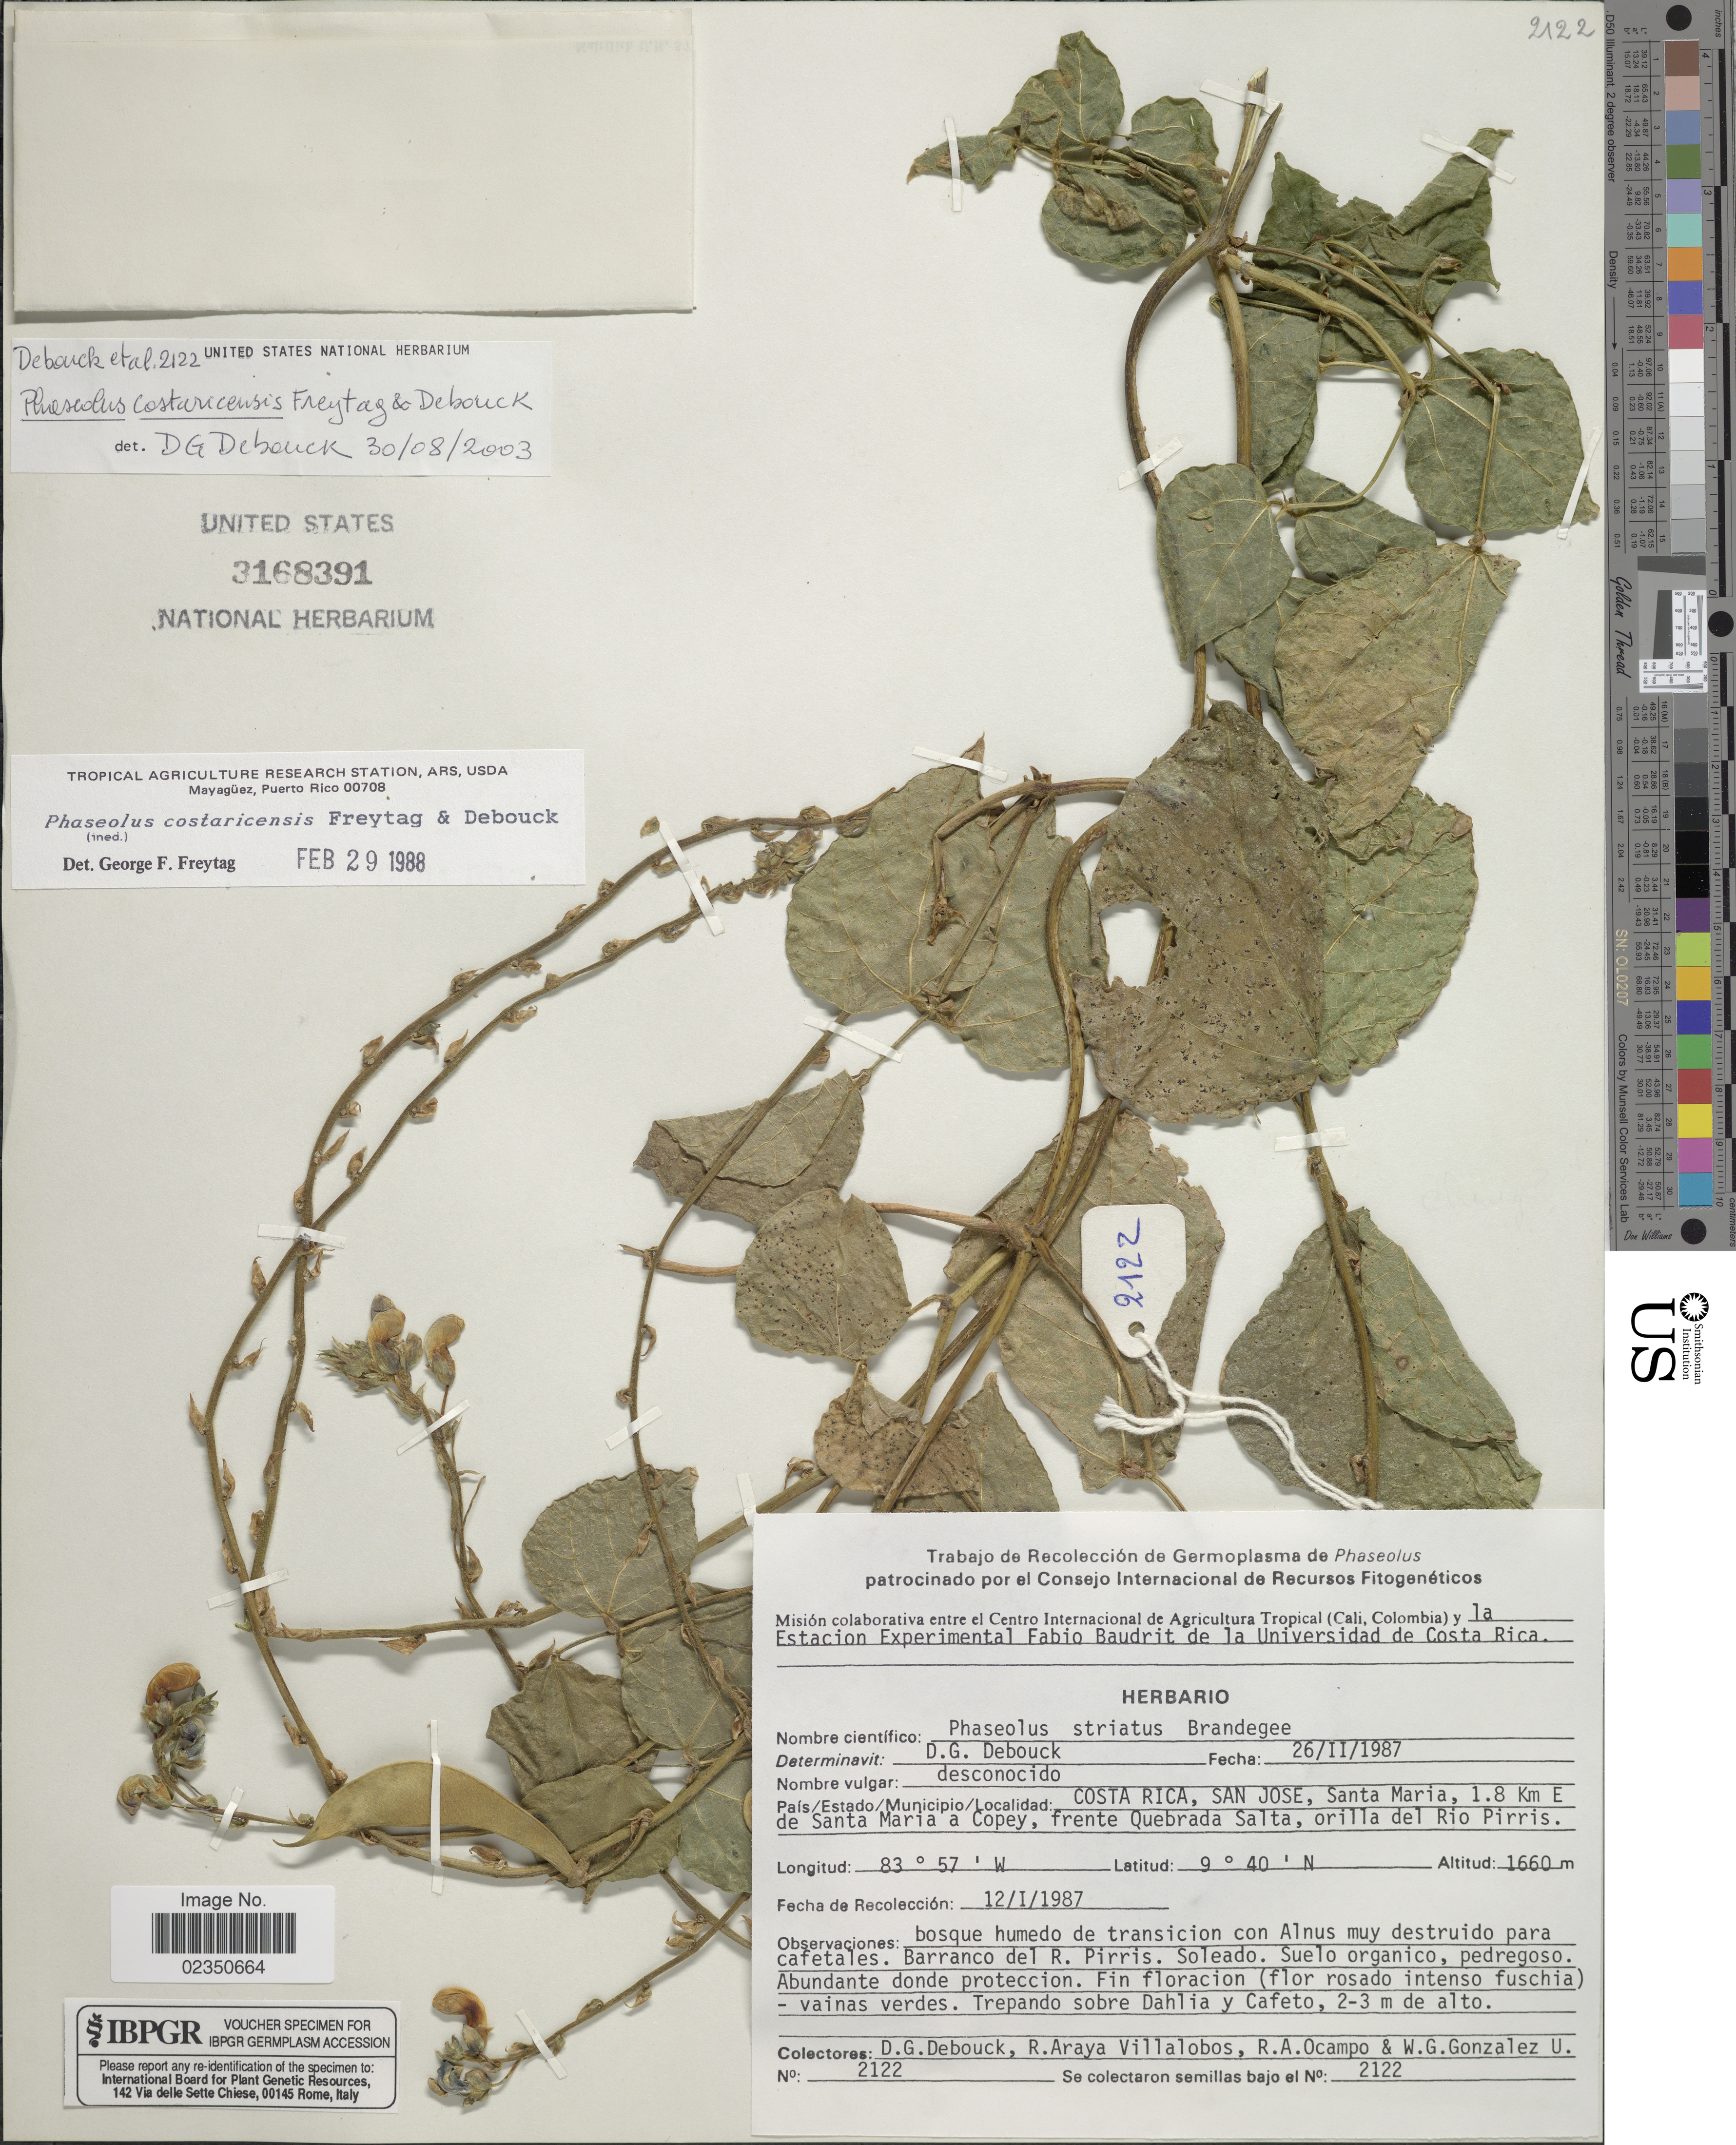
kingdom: Plantae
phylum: Tracheophyta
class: Magnoliopsida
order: Fabales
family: Fabaceae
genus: Phaseolus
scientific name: Phaseolus costaricensis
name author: Freytag & Debouck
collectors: D. Debouck, R. Araya Villalobos, R. Ocampo & W. Gonzalez U.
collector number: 2122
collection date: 1987-01-12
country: Costa Rica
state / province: San José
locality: Santa Maria, 1.8 Km E de Santa Maria a Copey, frente Quebrada Salta, orilla del Rio Piris.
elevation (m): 1660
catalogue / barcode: US 3168391